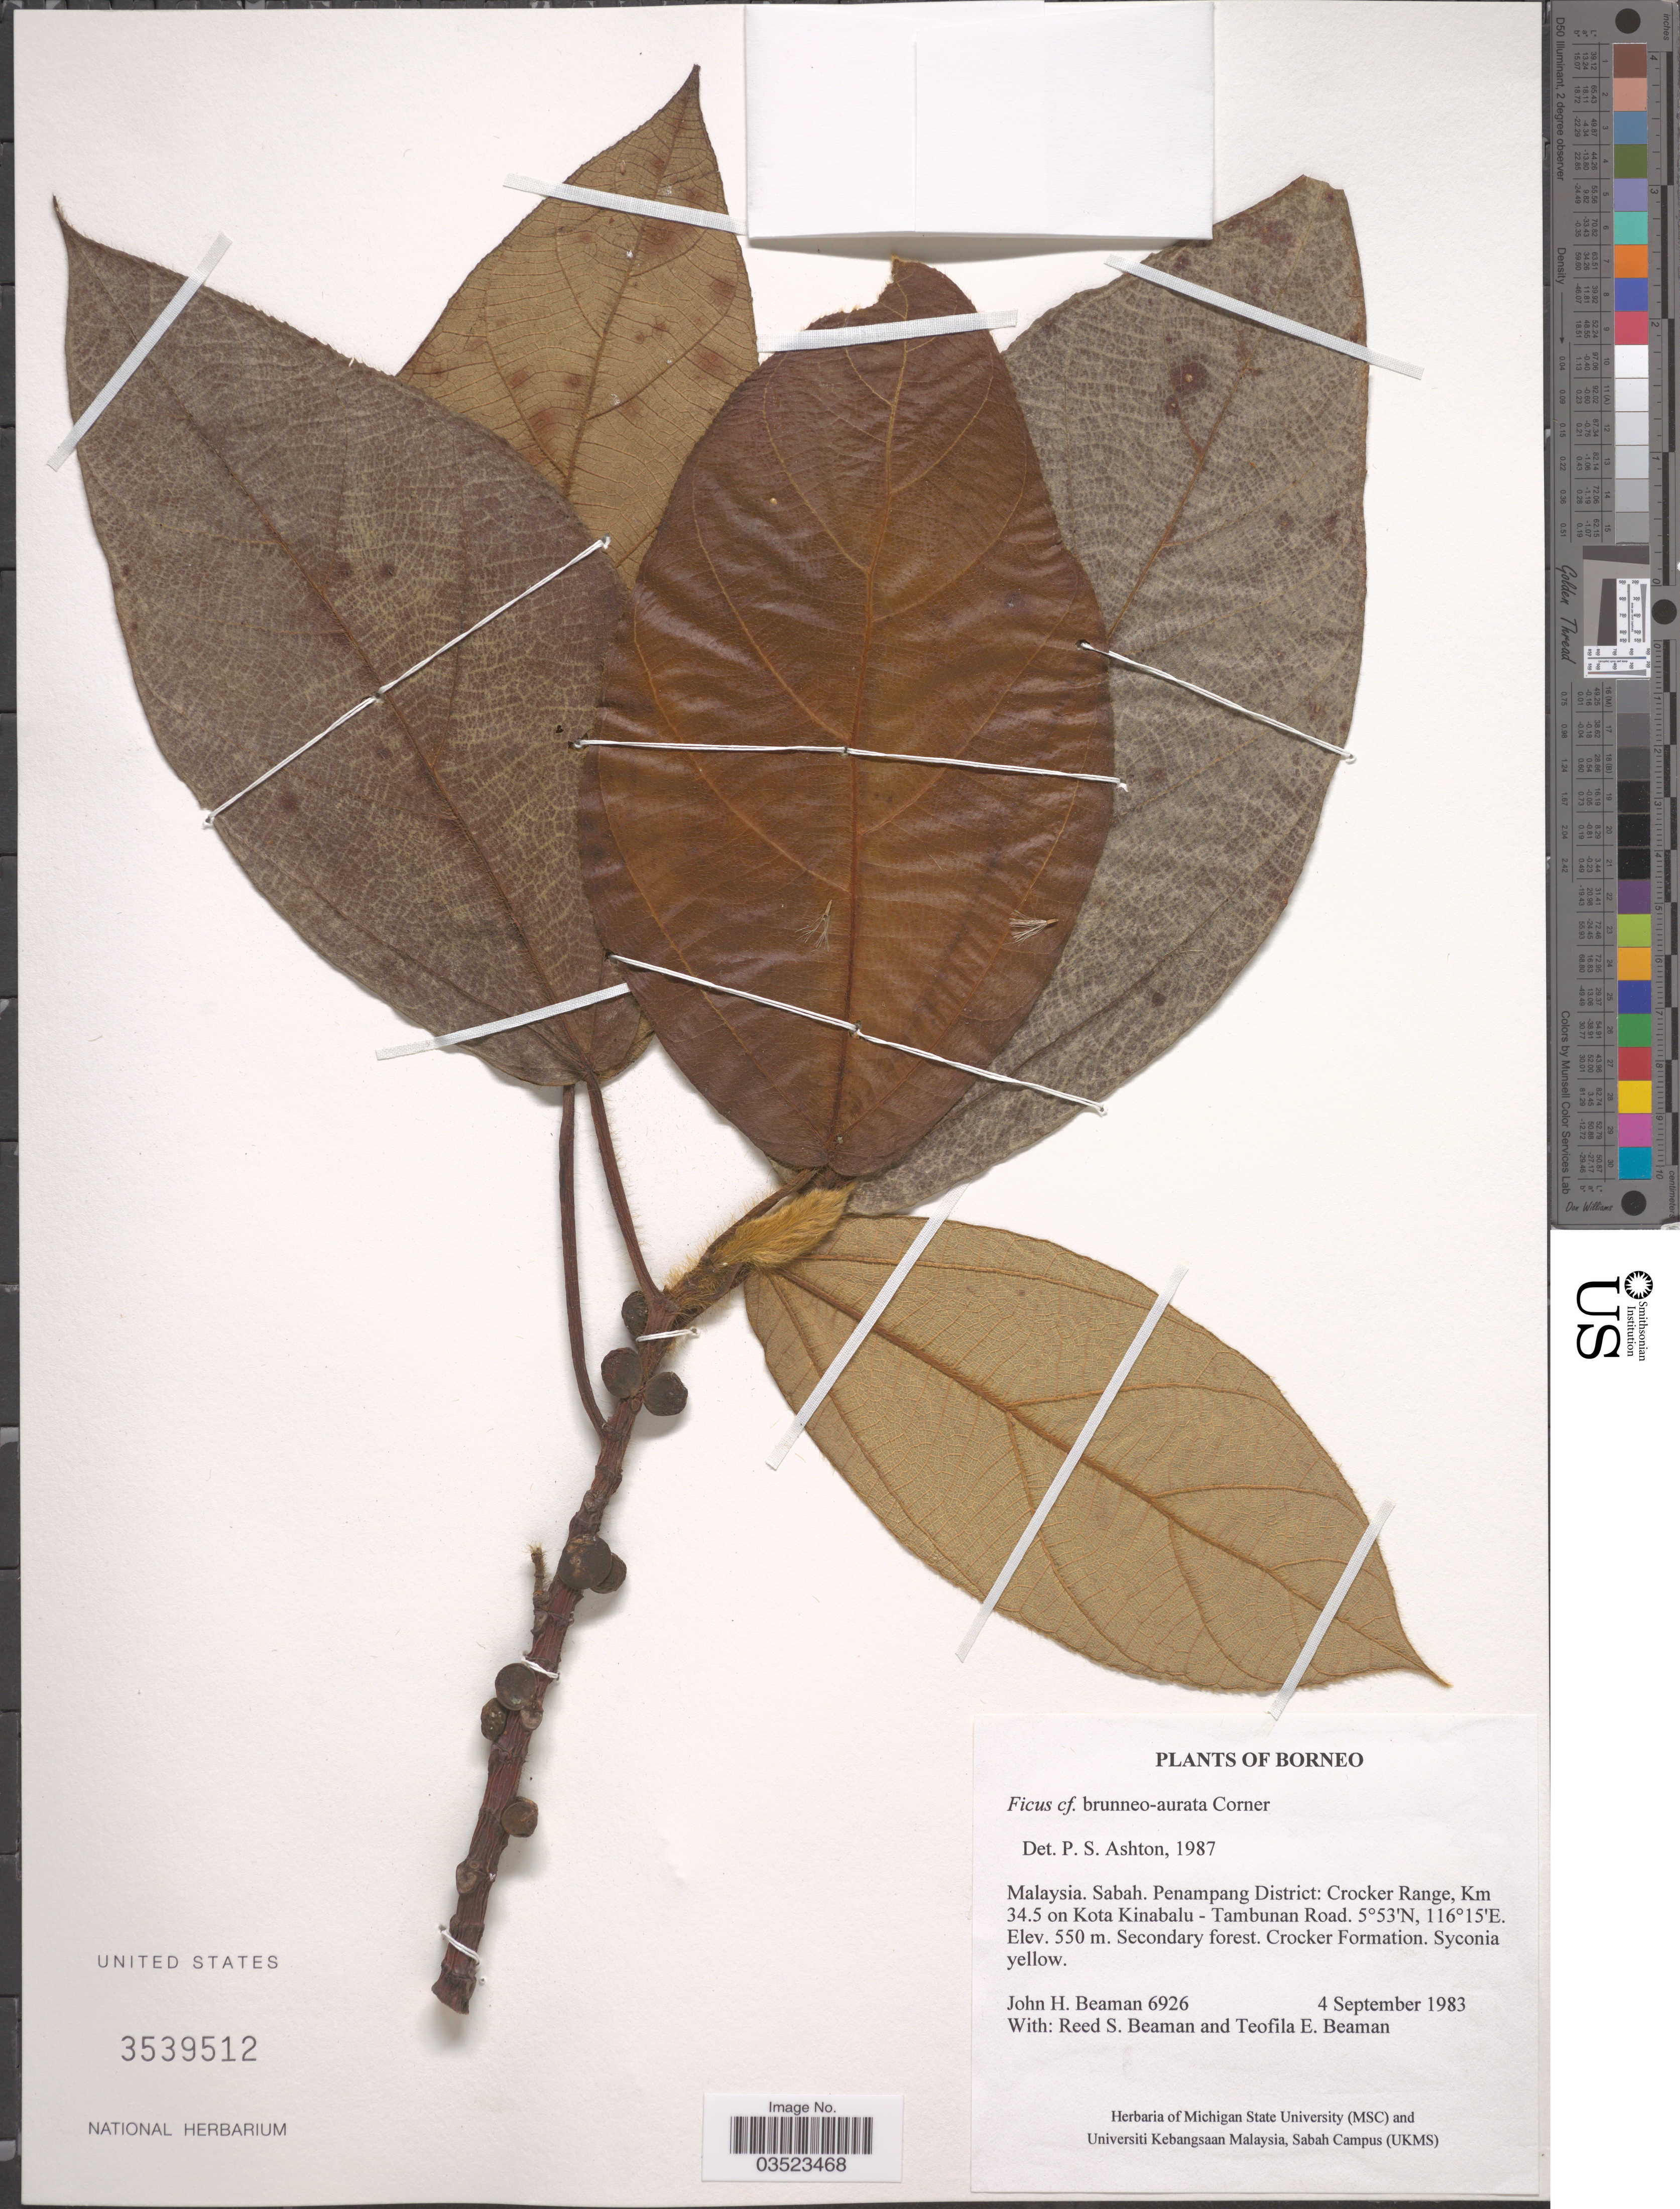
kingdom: Plantae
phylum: Tracheophyta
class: Magnoliopsida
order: Rosales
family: Moraceae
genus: Ficus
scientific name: Ficus brunneoaurata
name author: Corner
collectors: J. H. Beaman, R. S. Beaman & T. E. Beaman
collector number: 6926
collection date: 1983-09-04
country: Malaysia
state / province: Sabah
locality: Borneo. Penampang District: Crocker Range, Km 34.5 on Kota Kinabalu - Tambunan Road.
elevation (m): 550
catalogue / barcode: US 3539512